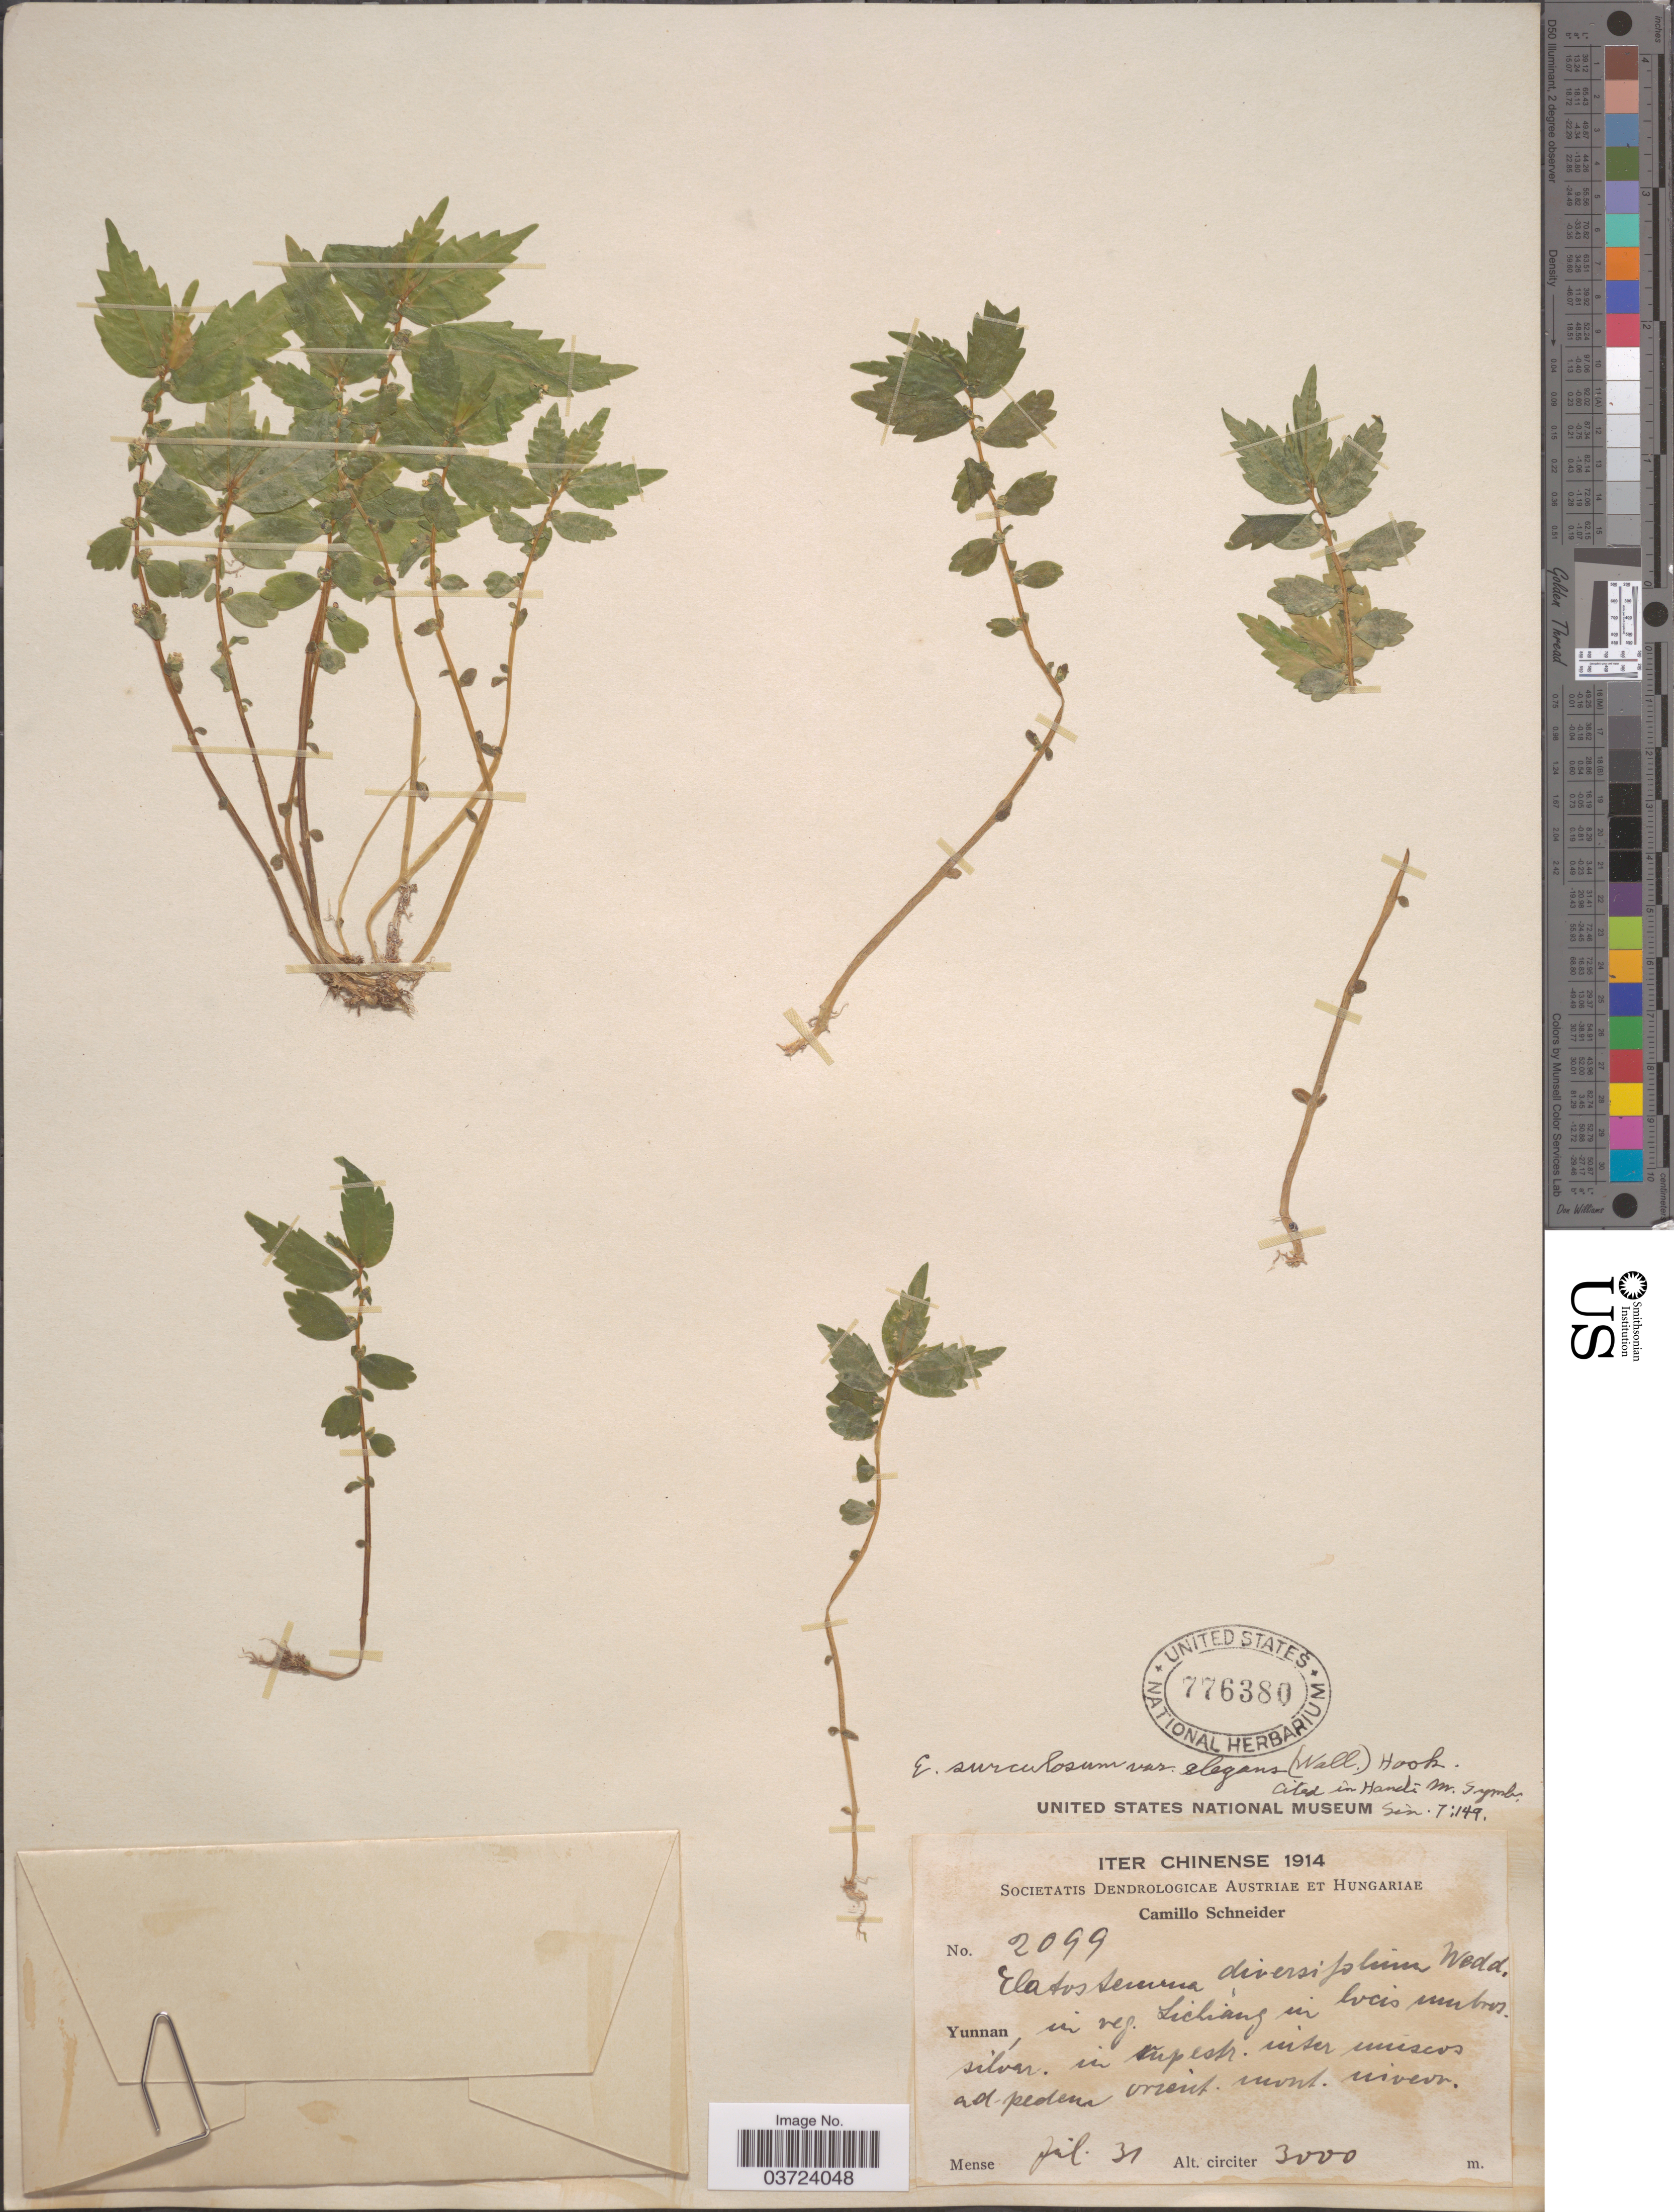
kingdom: Plantae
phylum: Tracheophyta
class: Magnoliopsida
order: Rosales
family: Urticaceae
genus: Elatostema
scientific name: Elatostema surculosum var. elegans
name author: Hook. f.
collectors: C. K. Schneider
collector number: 2099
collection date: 1914-07-31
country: China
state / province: Yunnan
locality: Iter Chinense. In reg. Lichiang in lucis mubros silvar in rupestr. inter imiscos ad pedena orient.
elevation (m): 3000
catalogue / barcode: US 776380